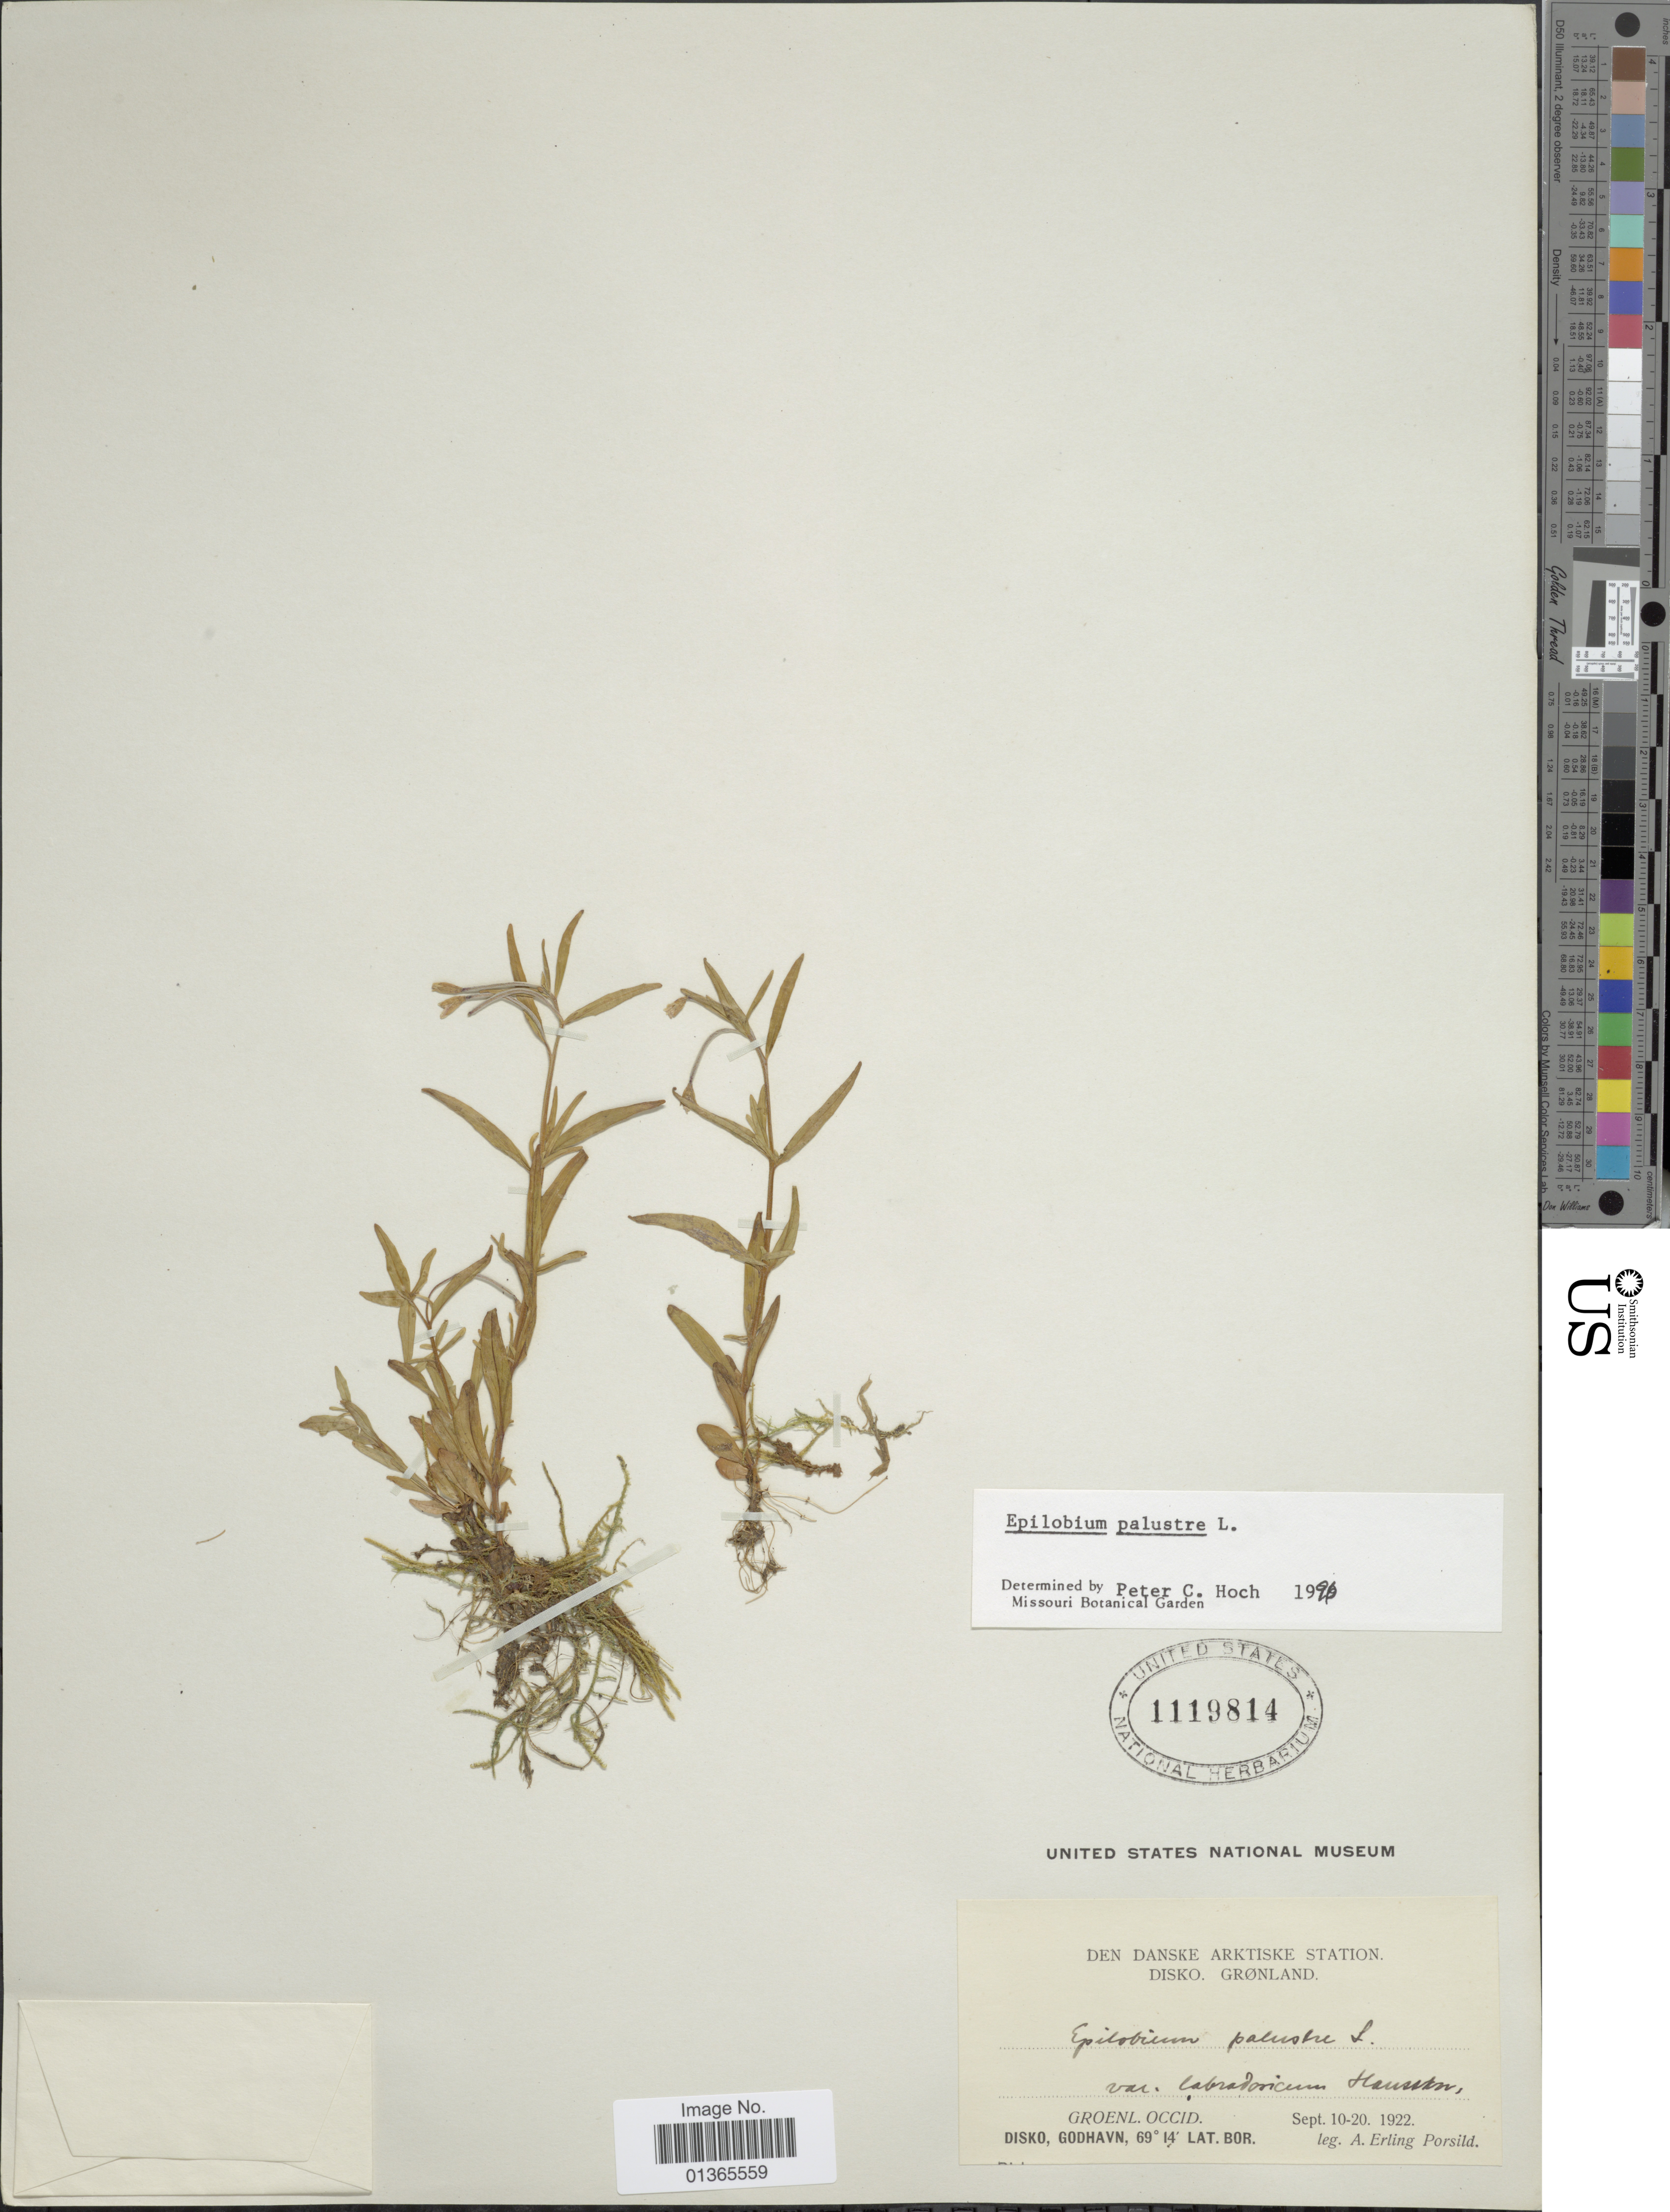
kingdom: Plantae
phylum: Tracheophyta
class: Magnoliopsida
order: Myrtales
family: Onagraceae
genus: Epilobium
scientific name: Epilobium palustre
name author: L.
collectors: A. E. Porsild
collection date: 1922-09-10/1922-09-20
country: Greenland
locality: Den danske arktiske station, Disko. Groenl. Occid. Godhavn.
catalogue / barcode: US 1119814